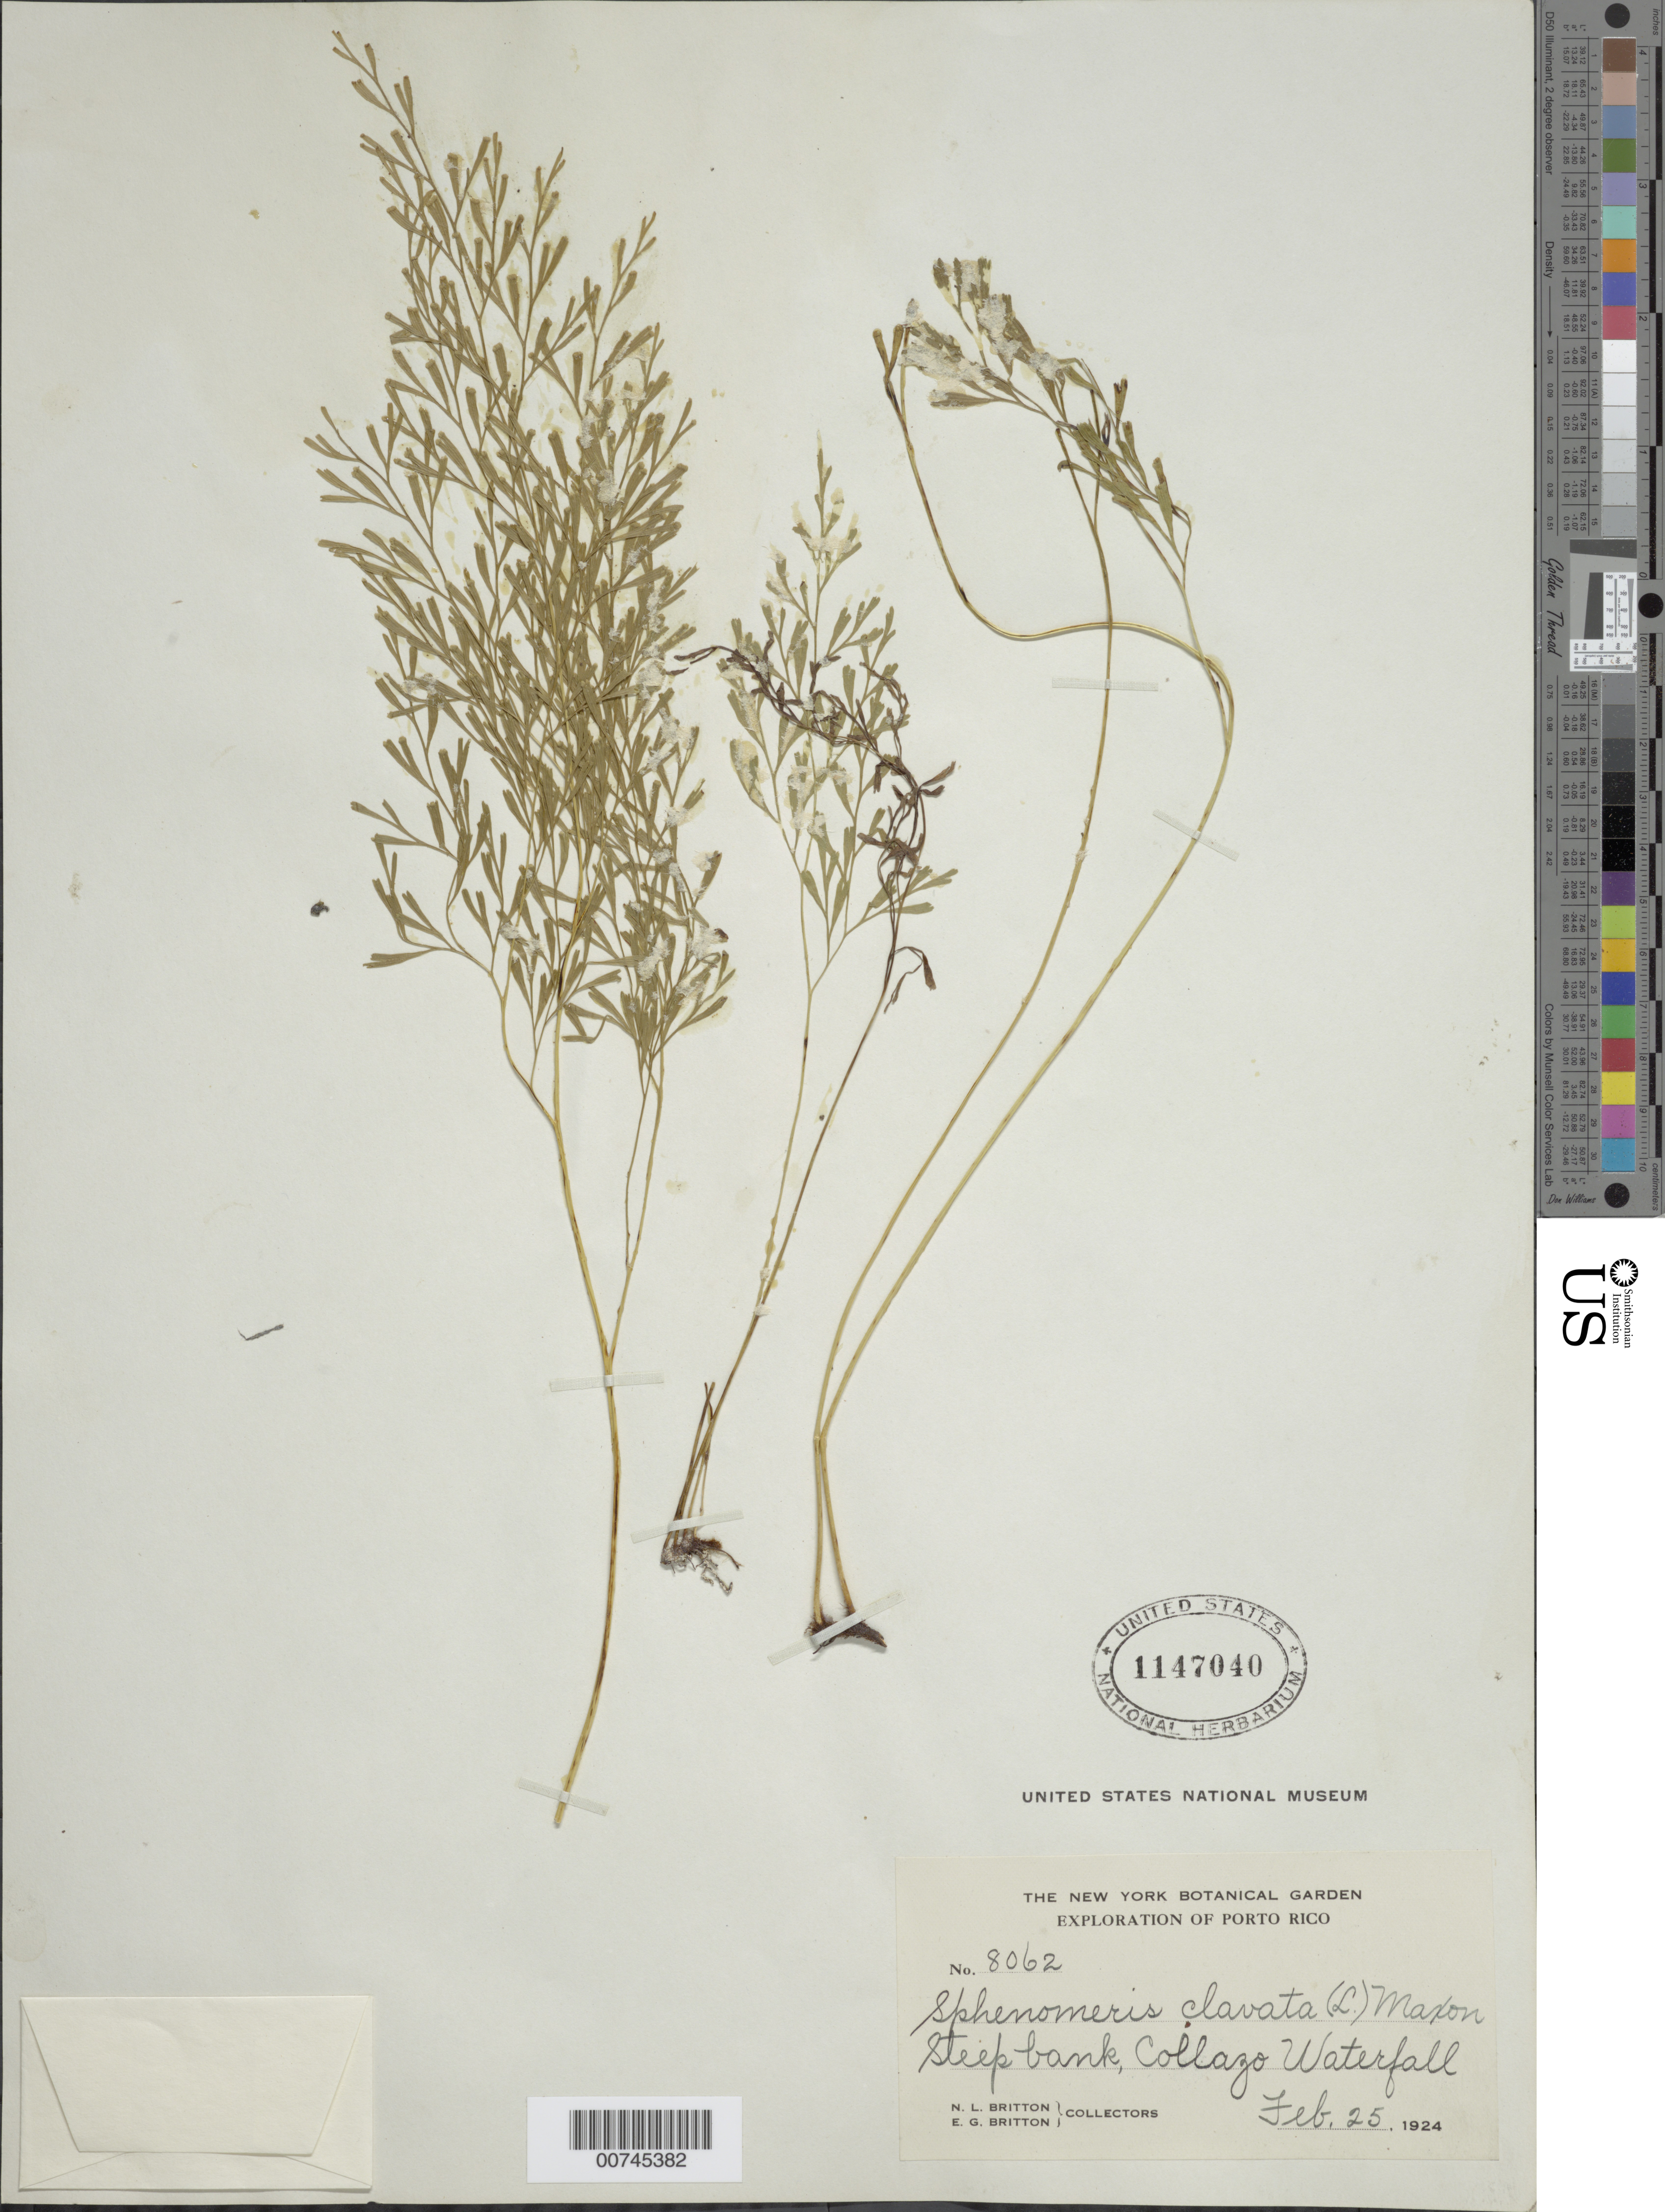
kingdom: Plantae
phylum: Tracheophyta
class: Polypodiopsida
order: Polypodiales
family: Lindsaeaceae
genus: Sphenomeris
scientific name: Sphenomeris clavata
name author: (L.) Maxon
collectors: N. Britton & E. G. Britton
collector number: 8062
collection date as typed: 25 Feb 1924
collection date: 1924-02-25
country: Puerto Rico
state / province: San Sebastián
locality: Collazo Waterfall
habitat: Steep bank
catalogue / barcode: US 1147040